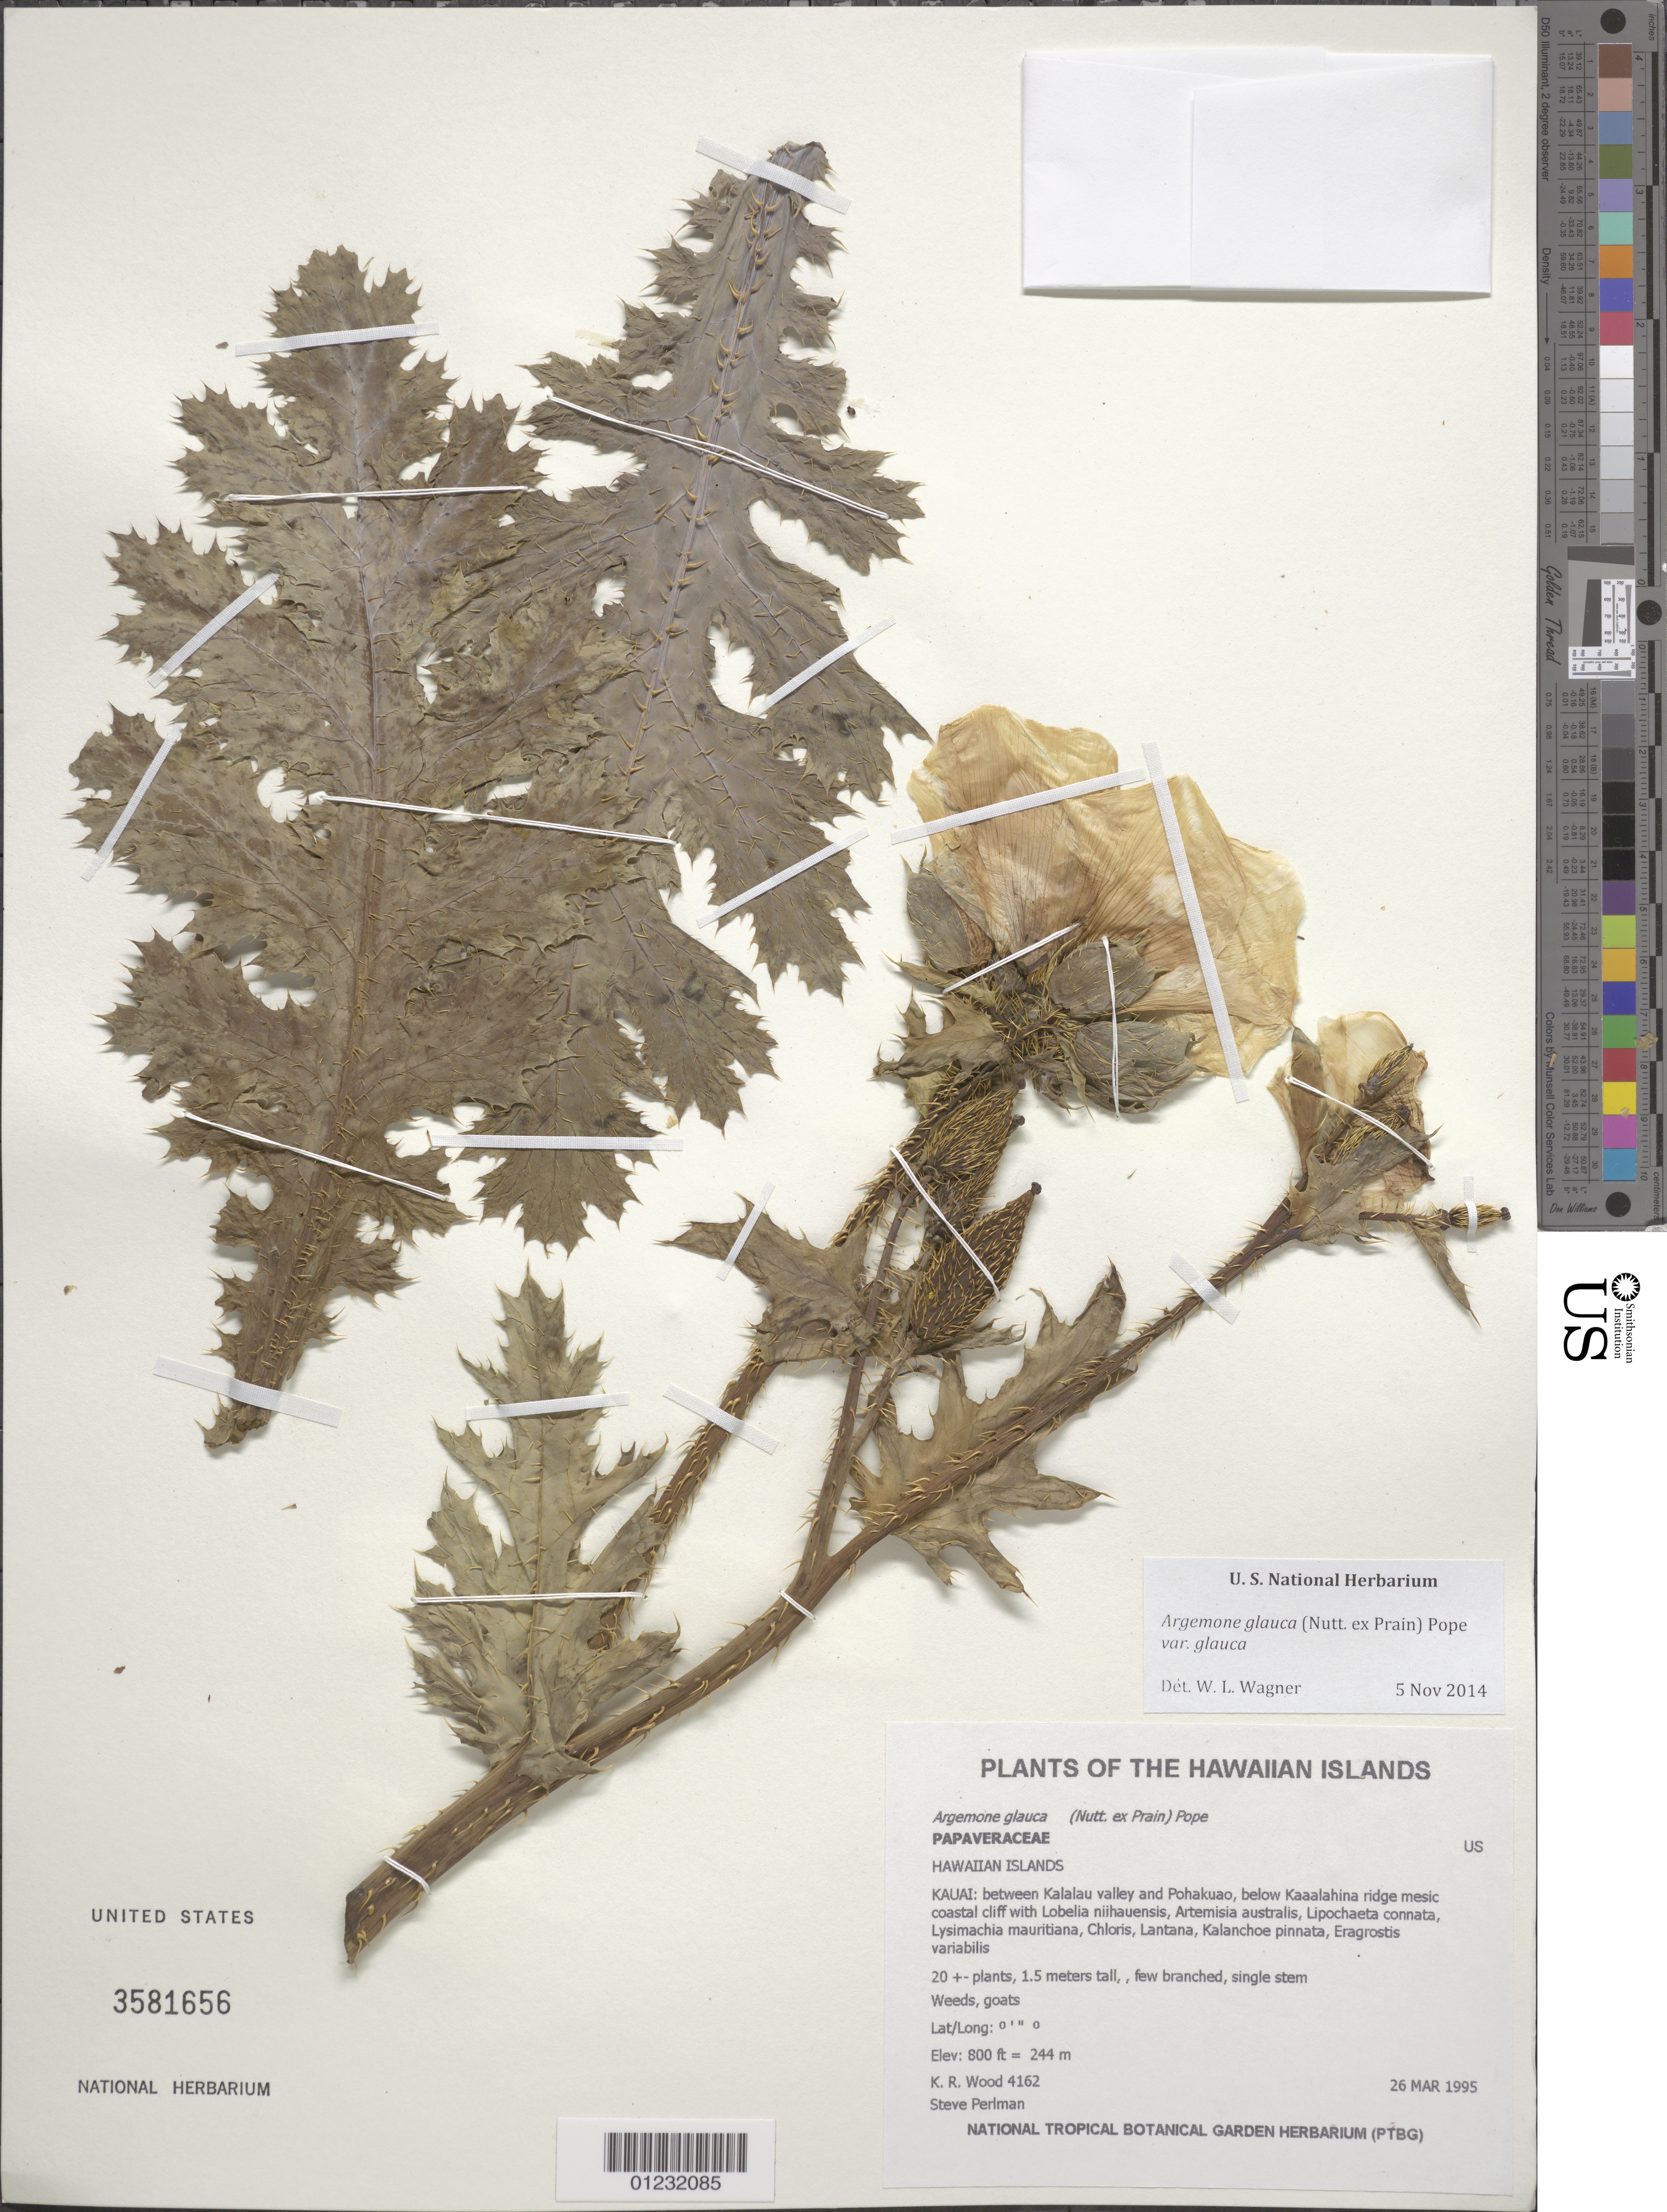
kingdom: Plantae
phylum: Tracheophyta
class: Magnoliopsida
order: Ranunculales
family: Papaveraceae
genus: Argemone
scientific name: Argemone glauca var. glauca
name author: (Nutt. ex Prain) Pope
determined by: Wagner, W. L., (BOT), Smithsonian Institution - National Museum of Natural History (UNITED STATES)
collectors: K. R. Wood & S. P. Perlman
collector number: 4162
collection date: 1995-03-26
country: United States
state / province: Hawaii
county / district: Kauai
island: Kaua'i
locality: Between Kalalay Valley and Pohakuao, below Kaaalahina ridge mesic coastal cliff.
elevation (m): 244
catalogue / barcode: US 3581656